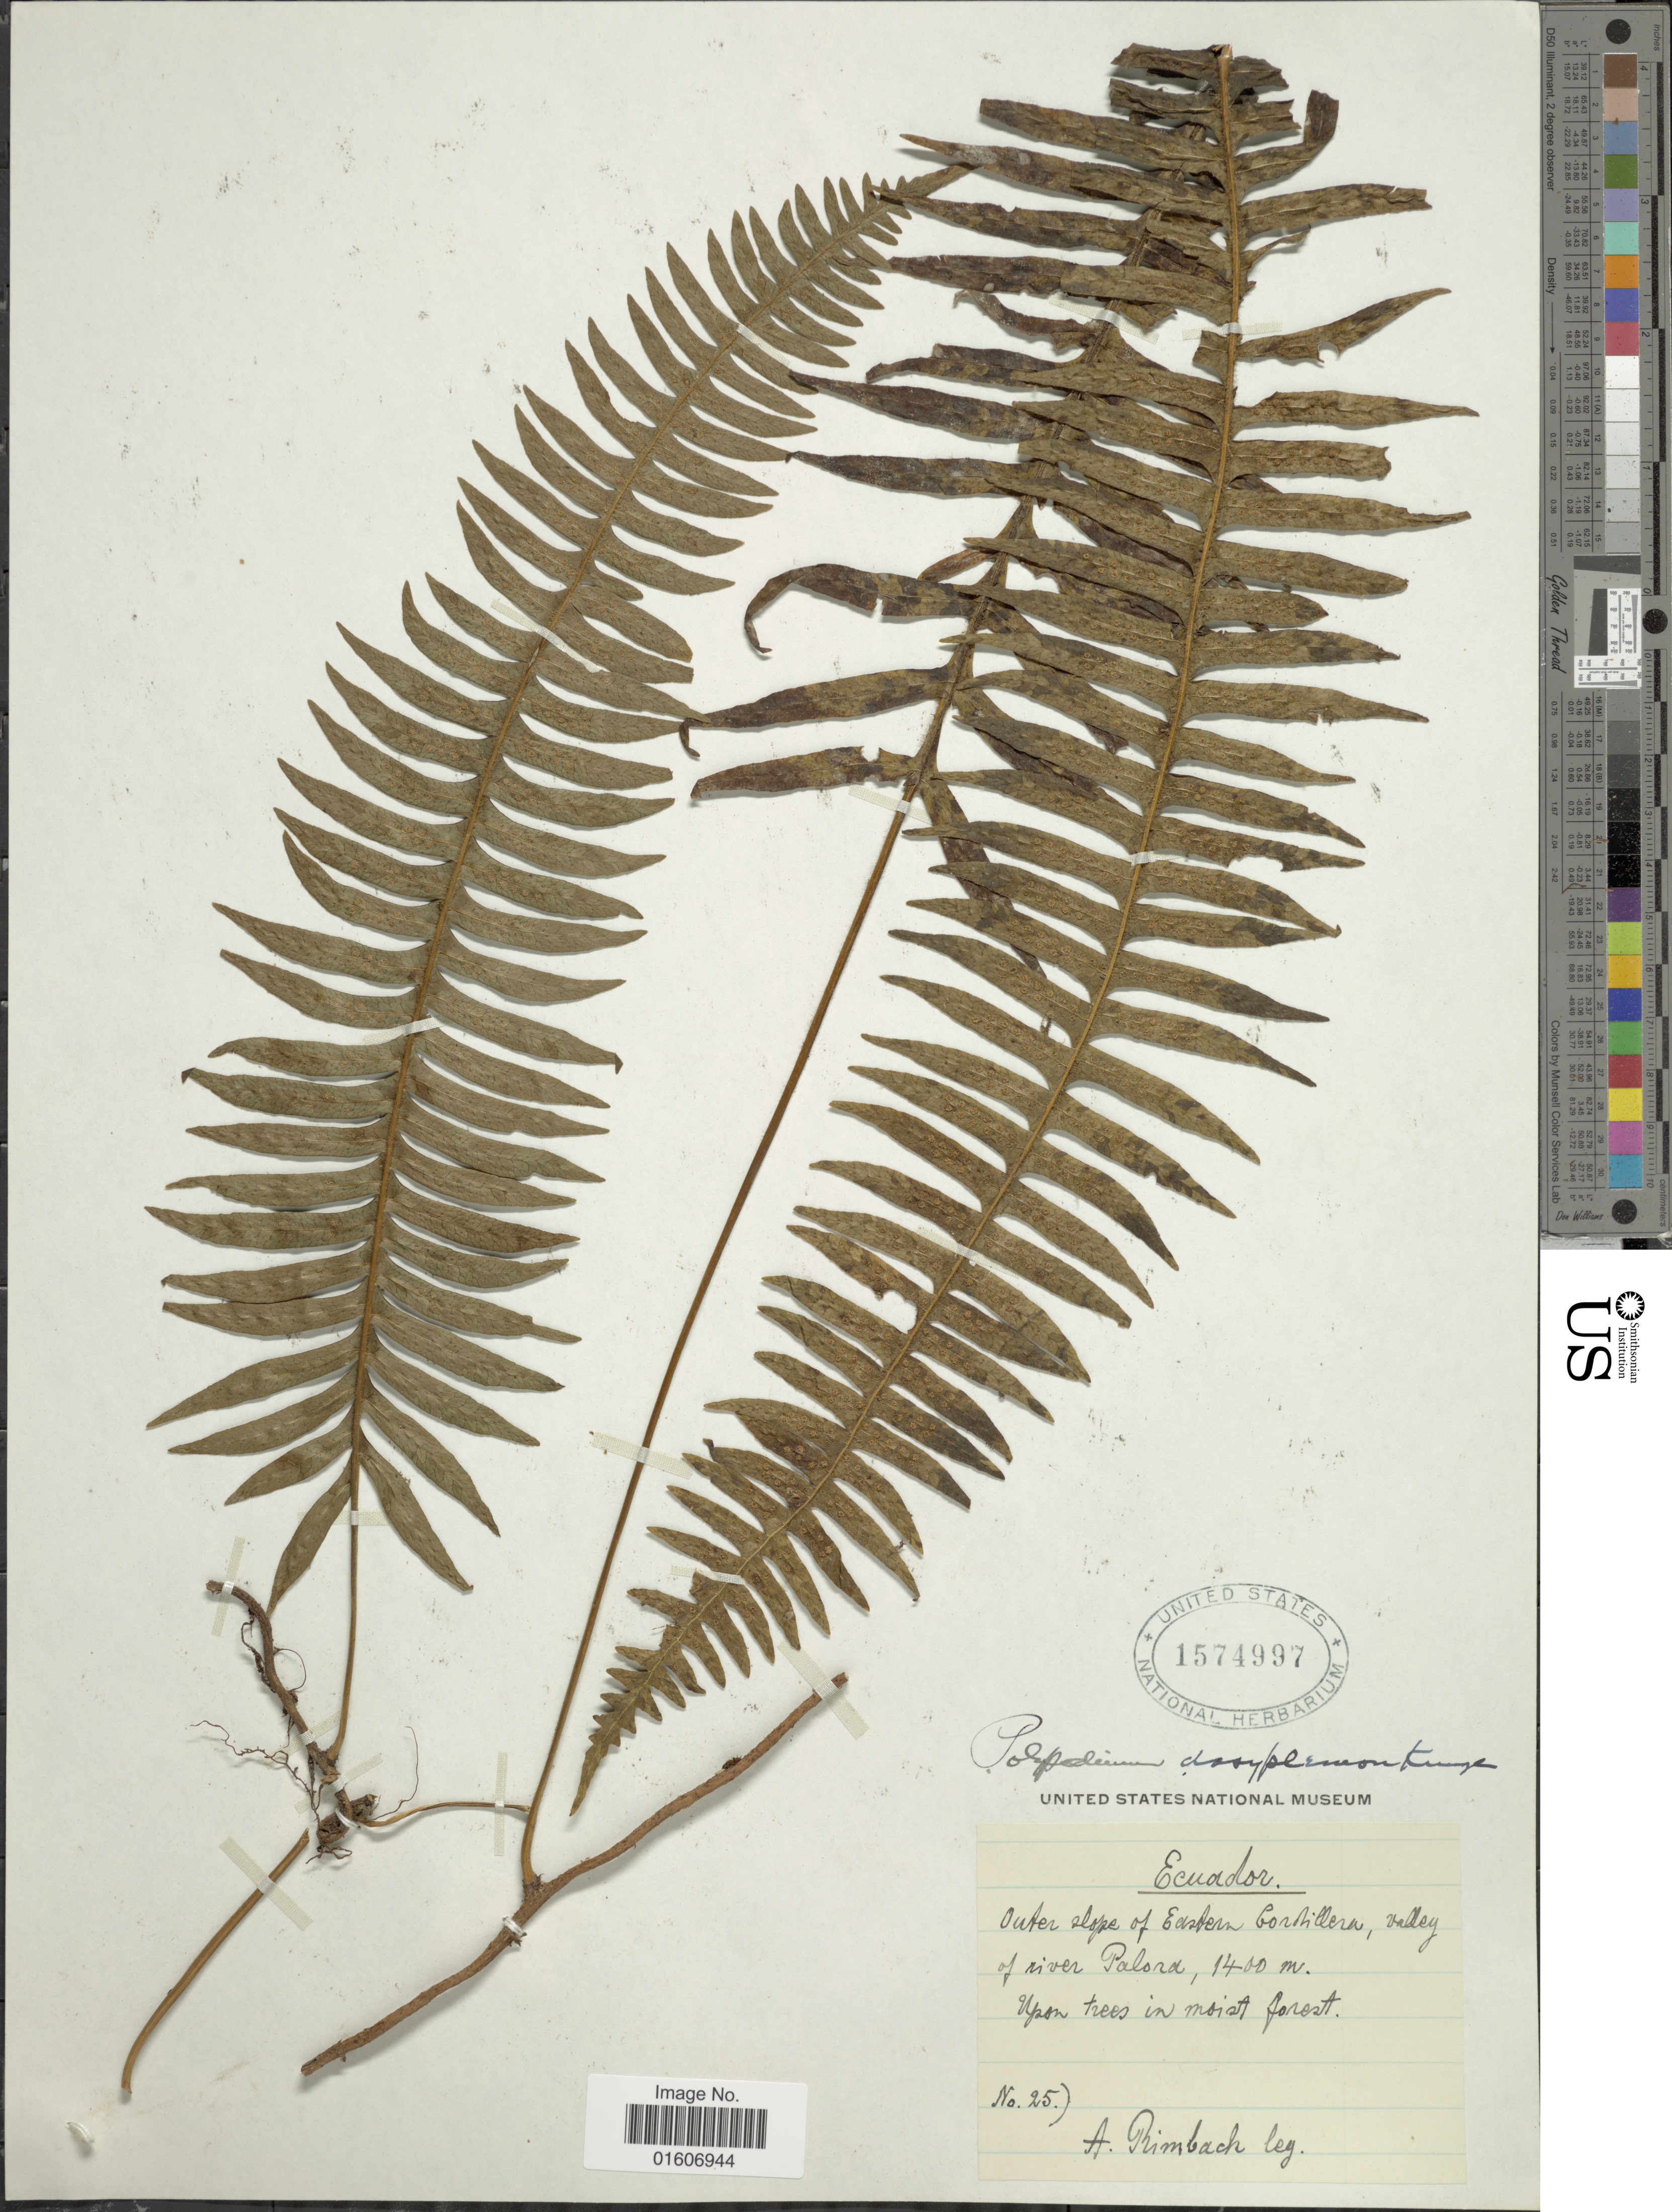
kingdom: Plantae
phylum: Tracheophyta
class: Polypodiopsida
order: Polypodiales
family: Polypodiaceae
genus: Serpocaulon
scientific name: Serpocaulon subandinum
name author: (Sod.) A.R. Sm.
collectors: A. Rimbach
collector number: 25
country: Ecuador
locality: Outer slope of Eastern Cordillera, valley of river Palora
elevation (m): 1400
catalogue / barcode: US 1574997